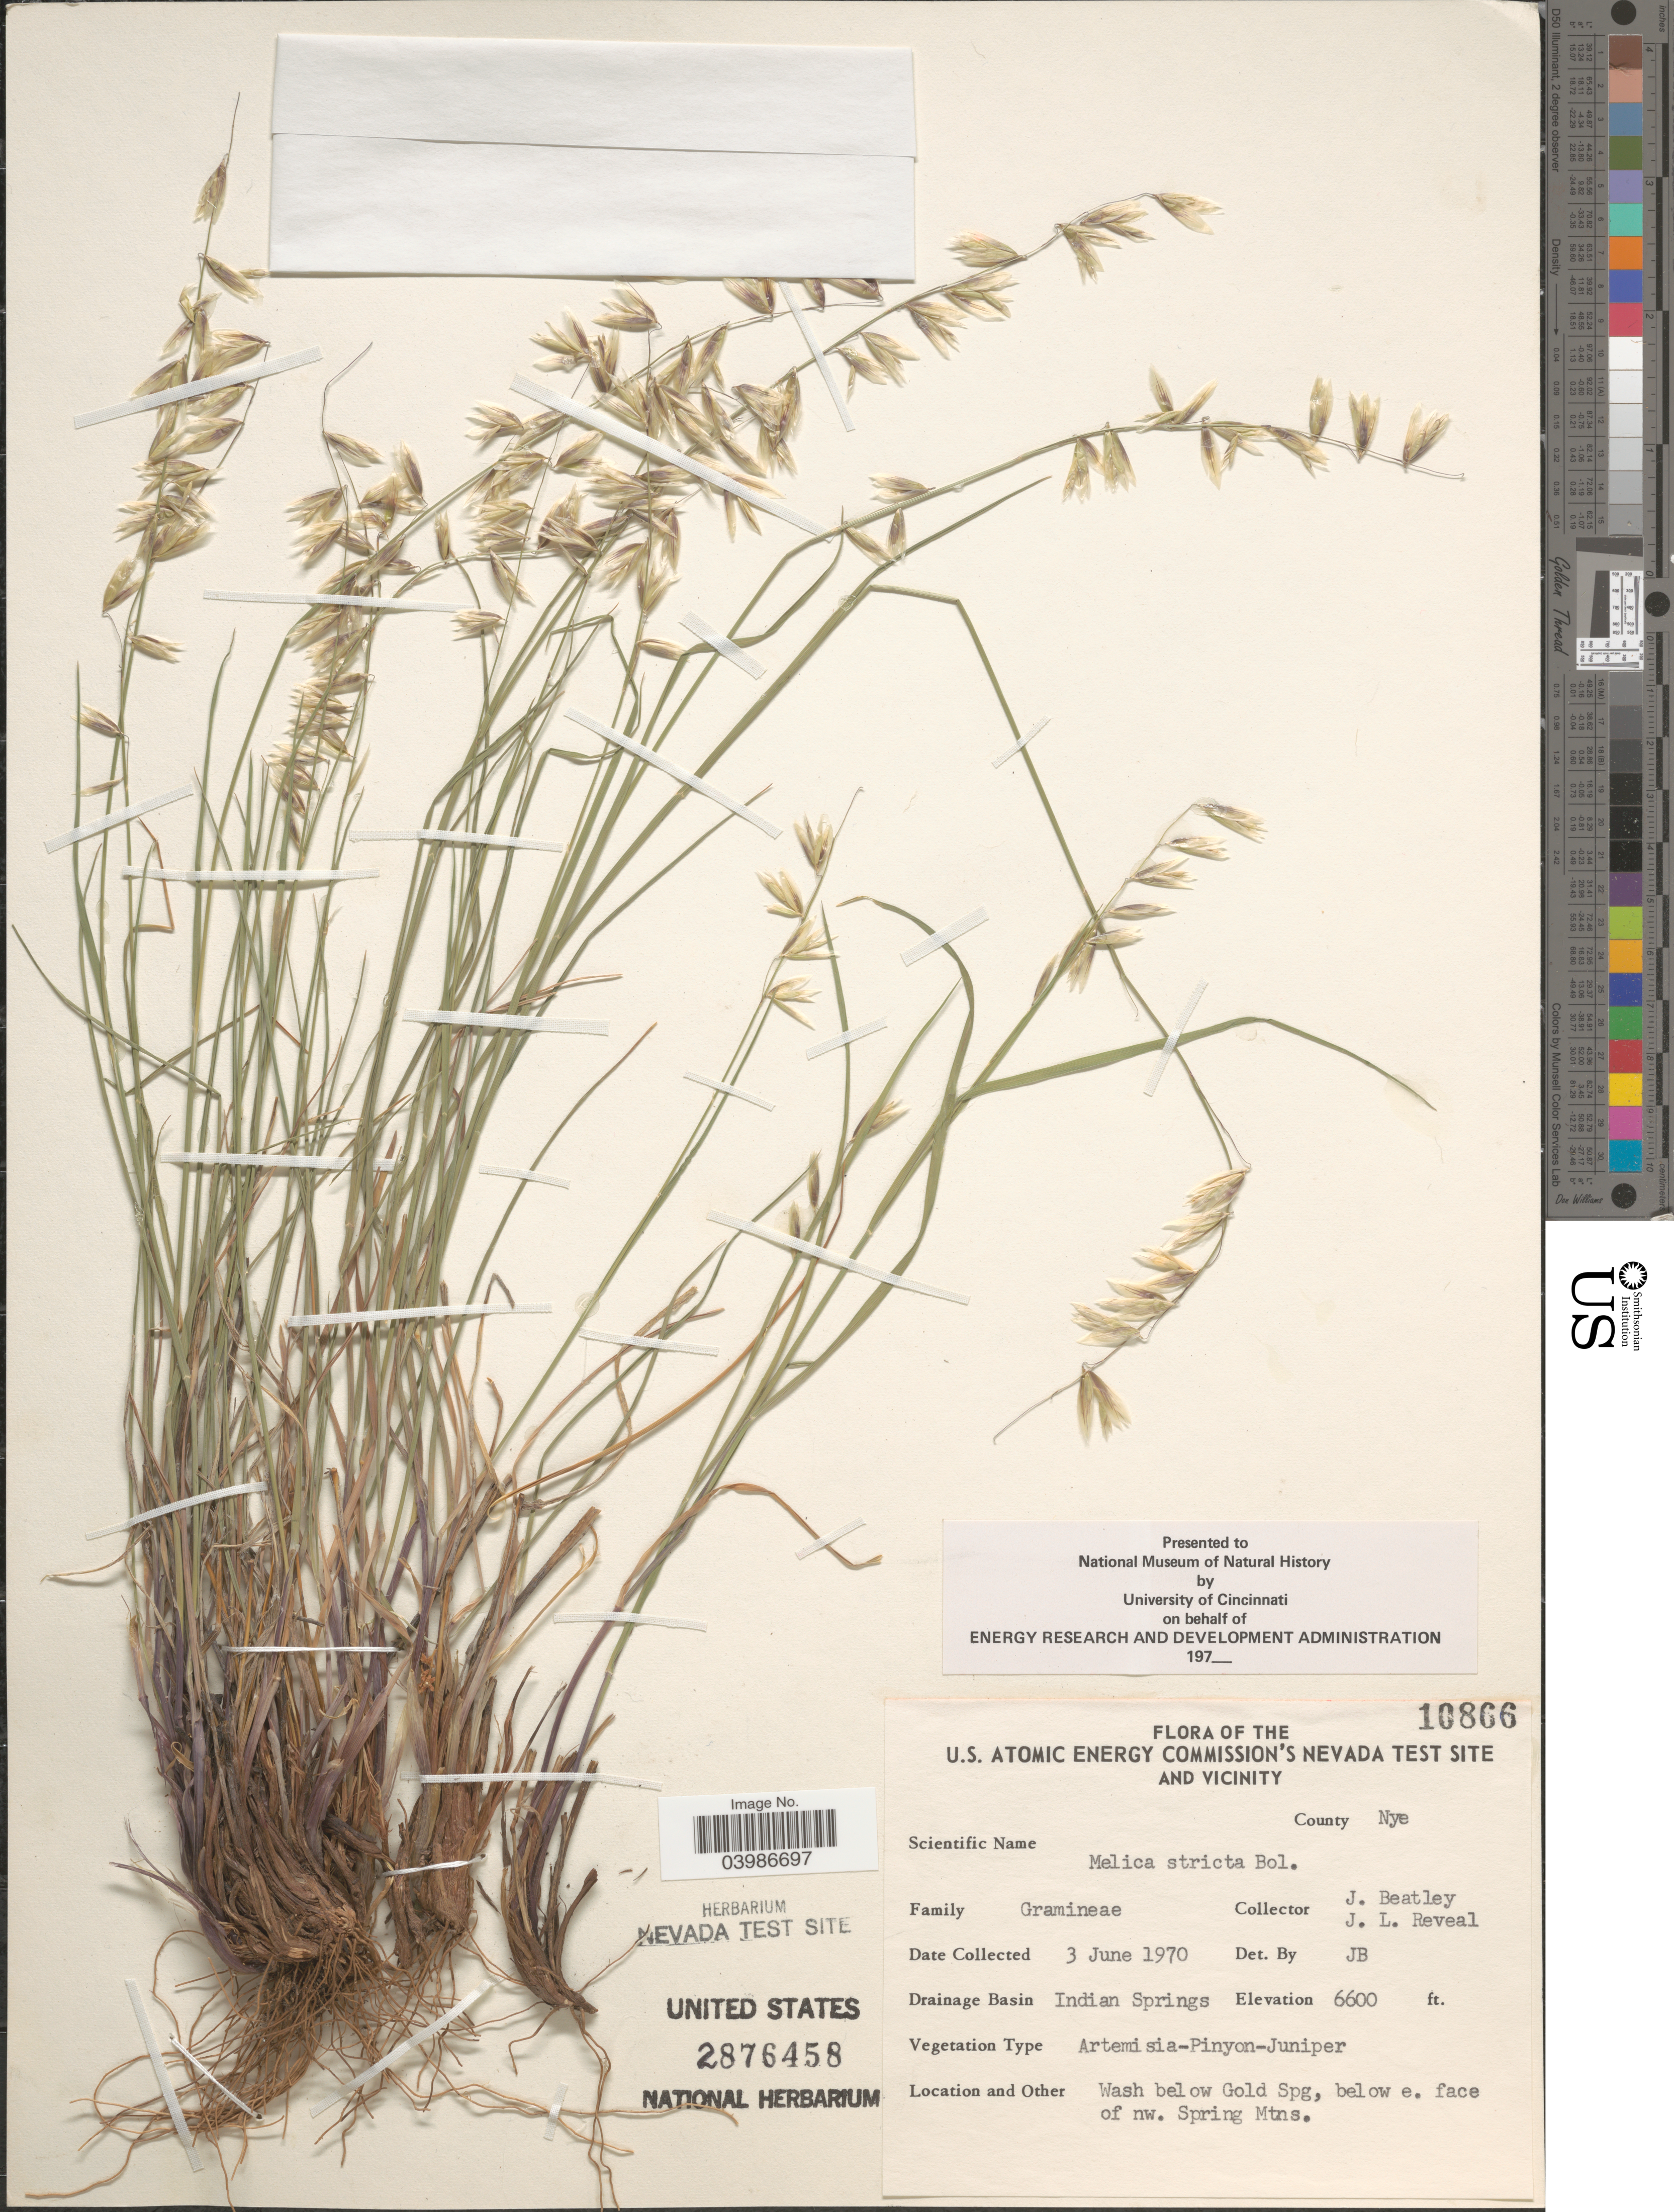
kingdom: Plantae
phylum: Tracheophyta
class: Liliopsida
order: Poales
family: Poaceae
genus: Melica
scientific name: Melica stricta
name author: Bol.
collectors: J. C. Beatley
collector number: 10866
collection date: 1970-06-03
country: United States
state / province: Nevada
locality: U.S. Atomic Energy Commission's Nevada Test Site and vicinity. County Nye. Drainage Basin Indian Springs. Wash below Gold Spg, below e. face of nw. Spring Mtns.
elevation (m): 2012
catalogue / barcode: US 2876458